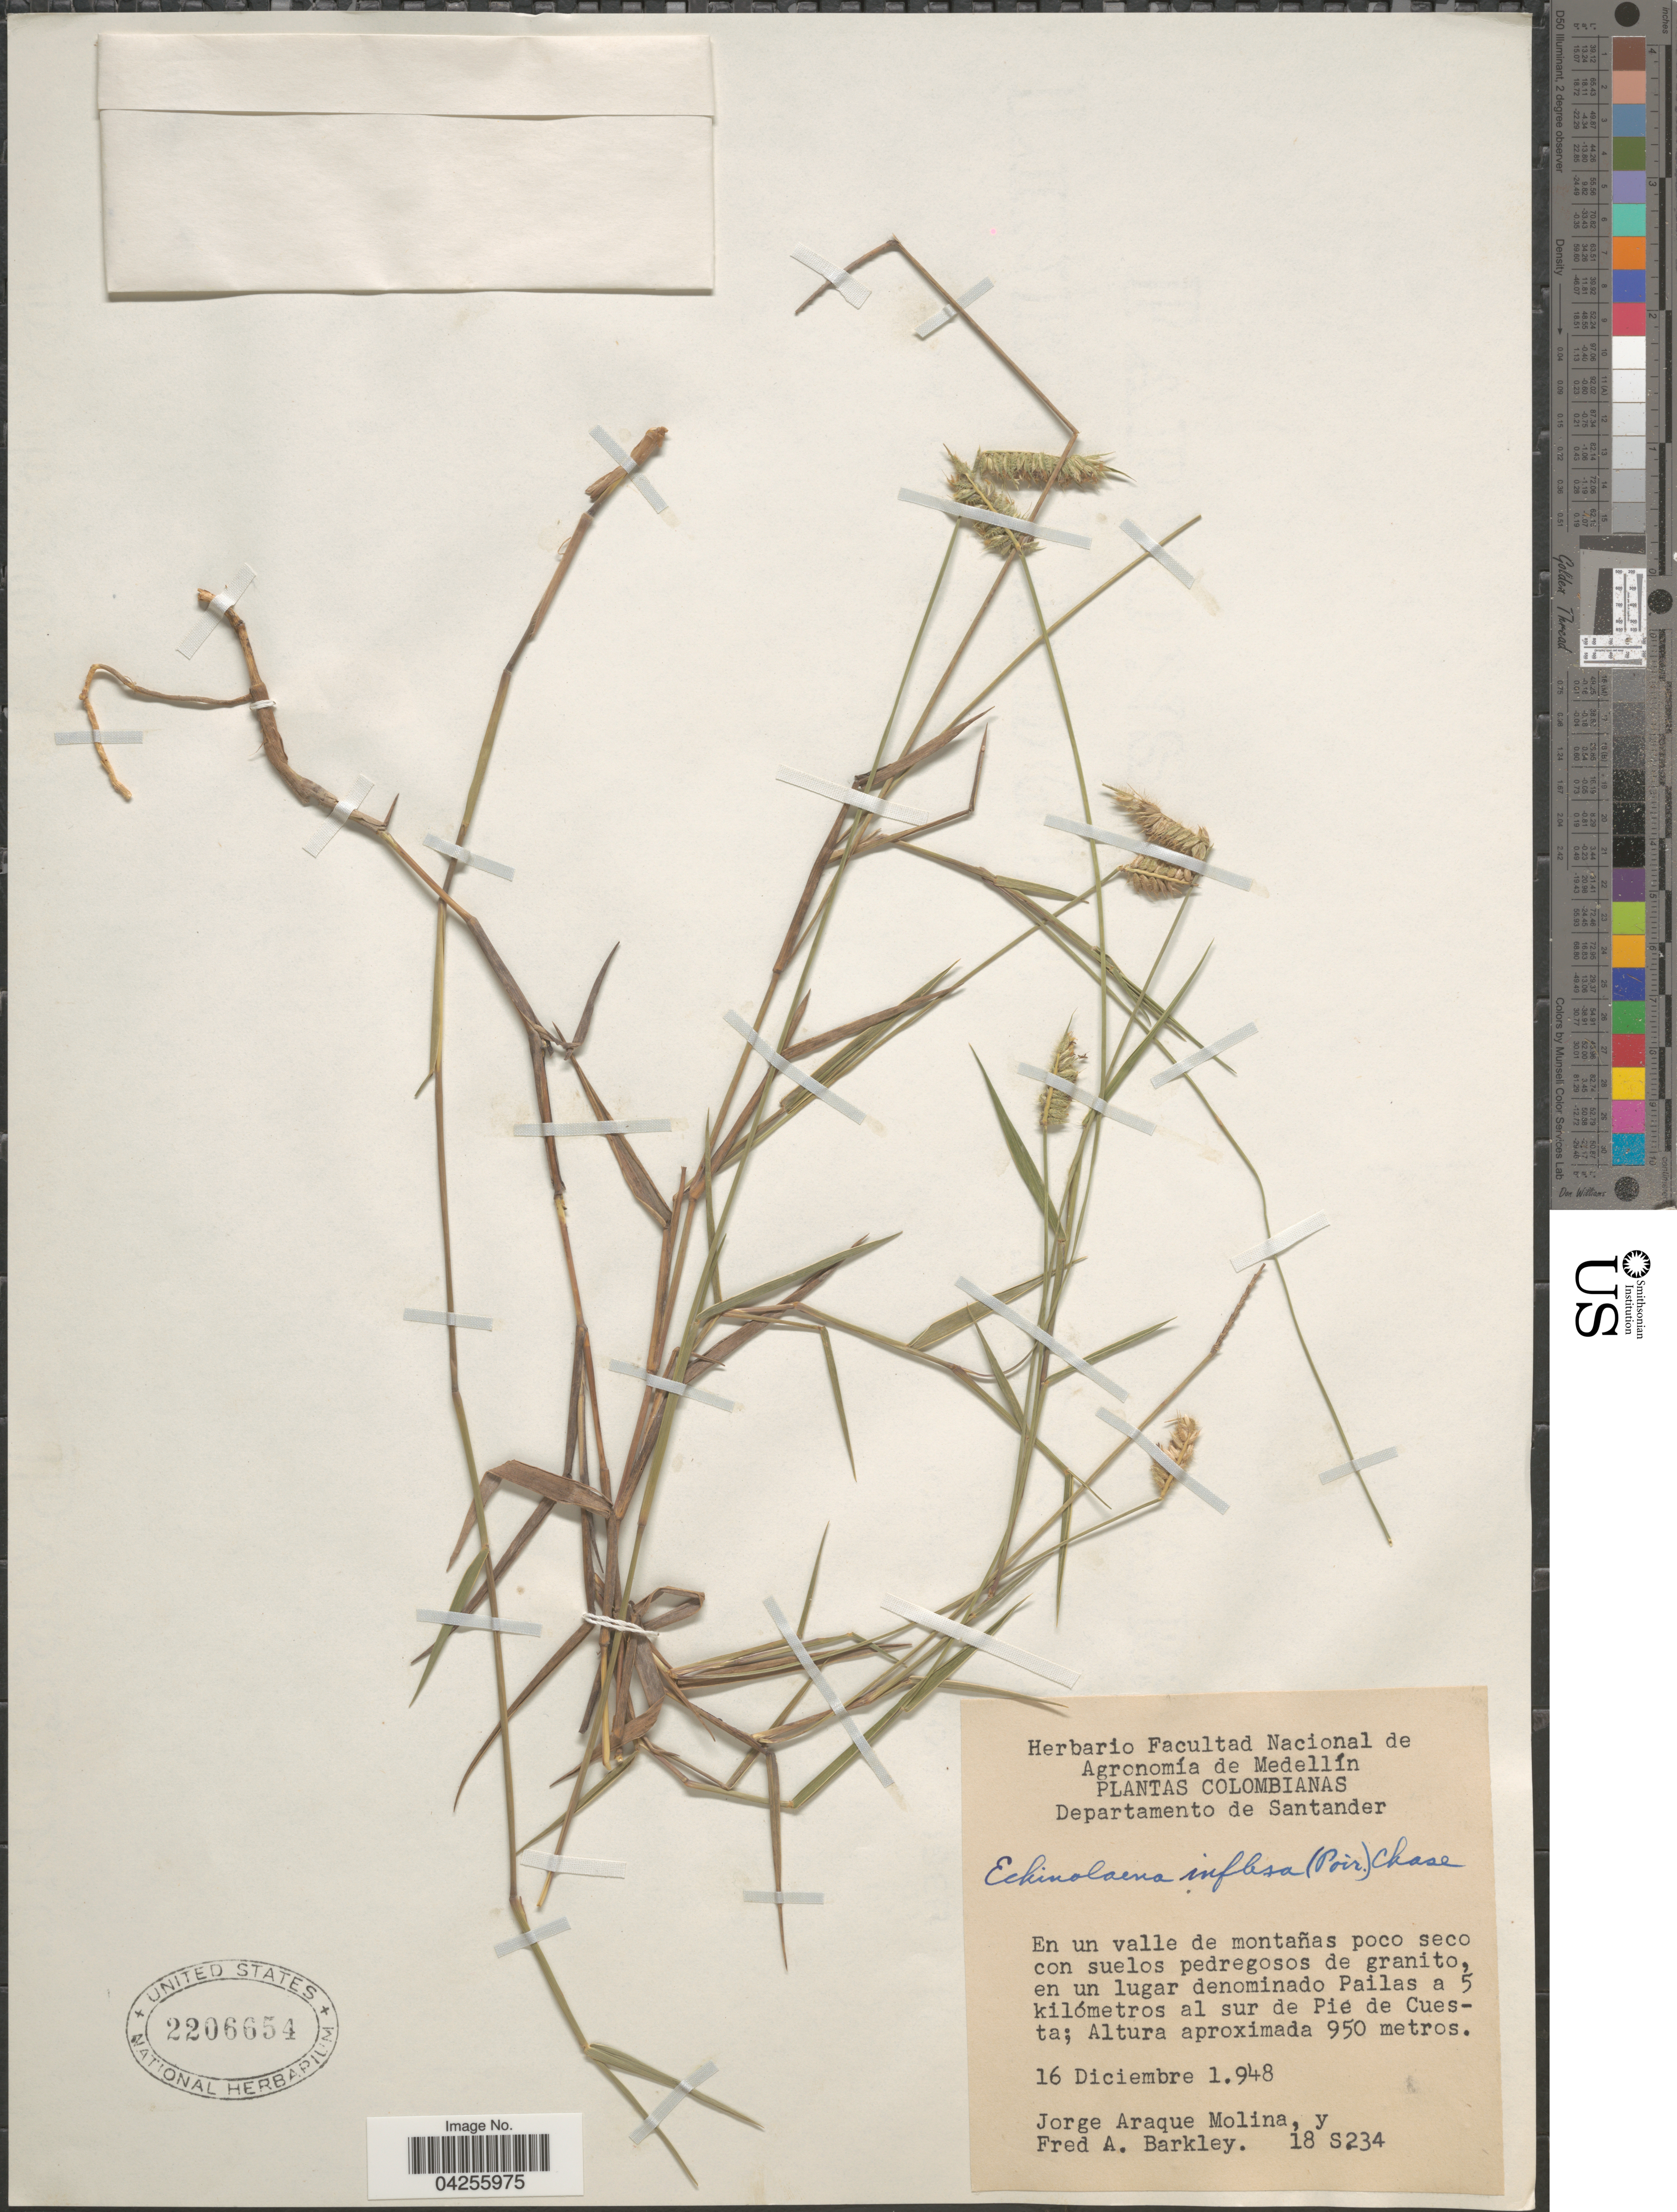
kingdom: Plantae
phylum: Tracheophyta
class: Liliopsida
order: Poales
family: Poaceae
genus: Echinolaena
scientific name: Echinolaena inflexa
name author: (Poir.) Chase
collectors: J. A. Molina & F. A. Barkley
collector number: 18S234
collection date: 1948-12-16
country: Colombia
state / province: Santander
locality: Departamento de Santander. En un valle de montañas poco seco con suelos pedregosos de granito, en un lugar denominado Pailas a 5 kilómetros al sur de Pie de Cuesta.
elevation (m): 950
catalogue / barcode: US 2206654